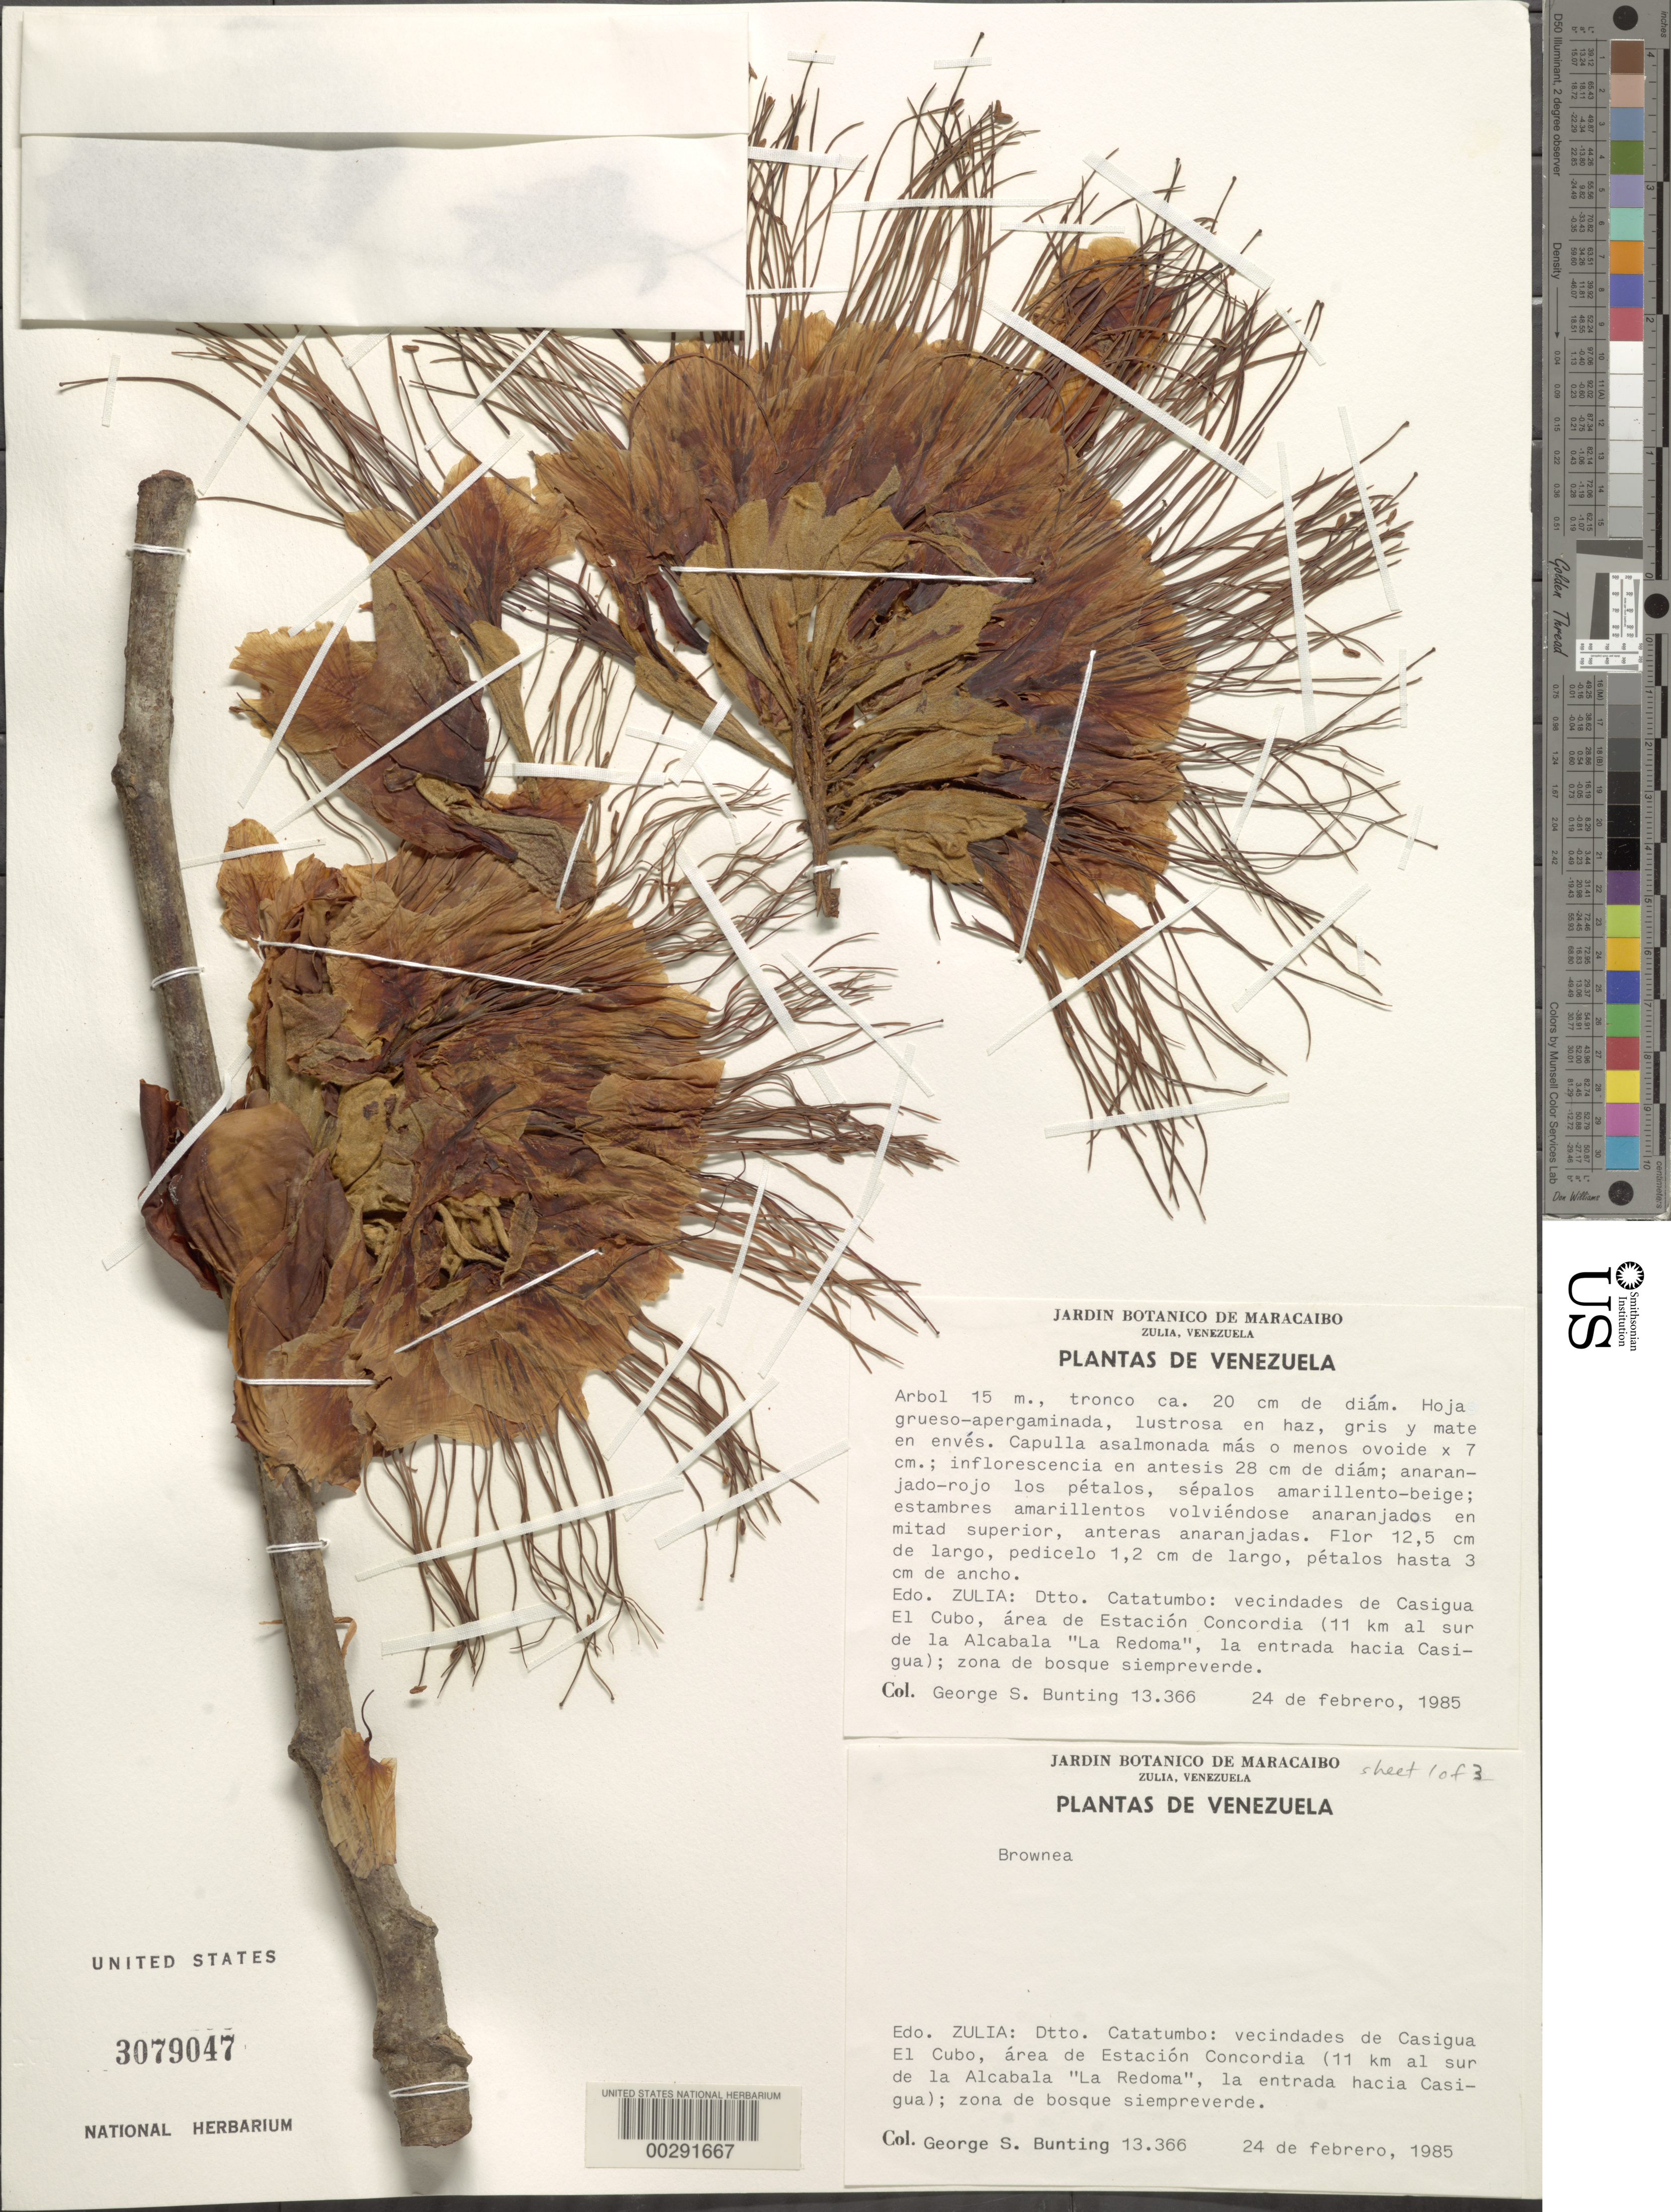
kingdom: Plantae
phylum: Tracheophyta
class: Magnoliopsida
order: Fabales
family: Fabaceae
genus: Brownea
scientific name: Brownea macrophylla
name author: B.L. Linden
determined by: Santos-Silva, J.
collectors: G. S. Bunting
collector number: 13366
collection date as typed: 24 Feb 1985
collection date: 1985-02-24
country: Venezuela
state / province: Zulia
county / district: Catatumbo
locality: Vicinity of casigua el cuba, area of estacion concordia (11 km s of alcabala "la redoma", the entrance towards casigua)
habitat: Evergreen forest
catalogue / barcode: US 3079047